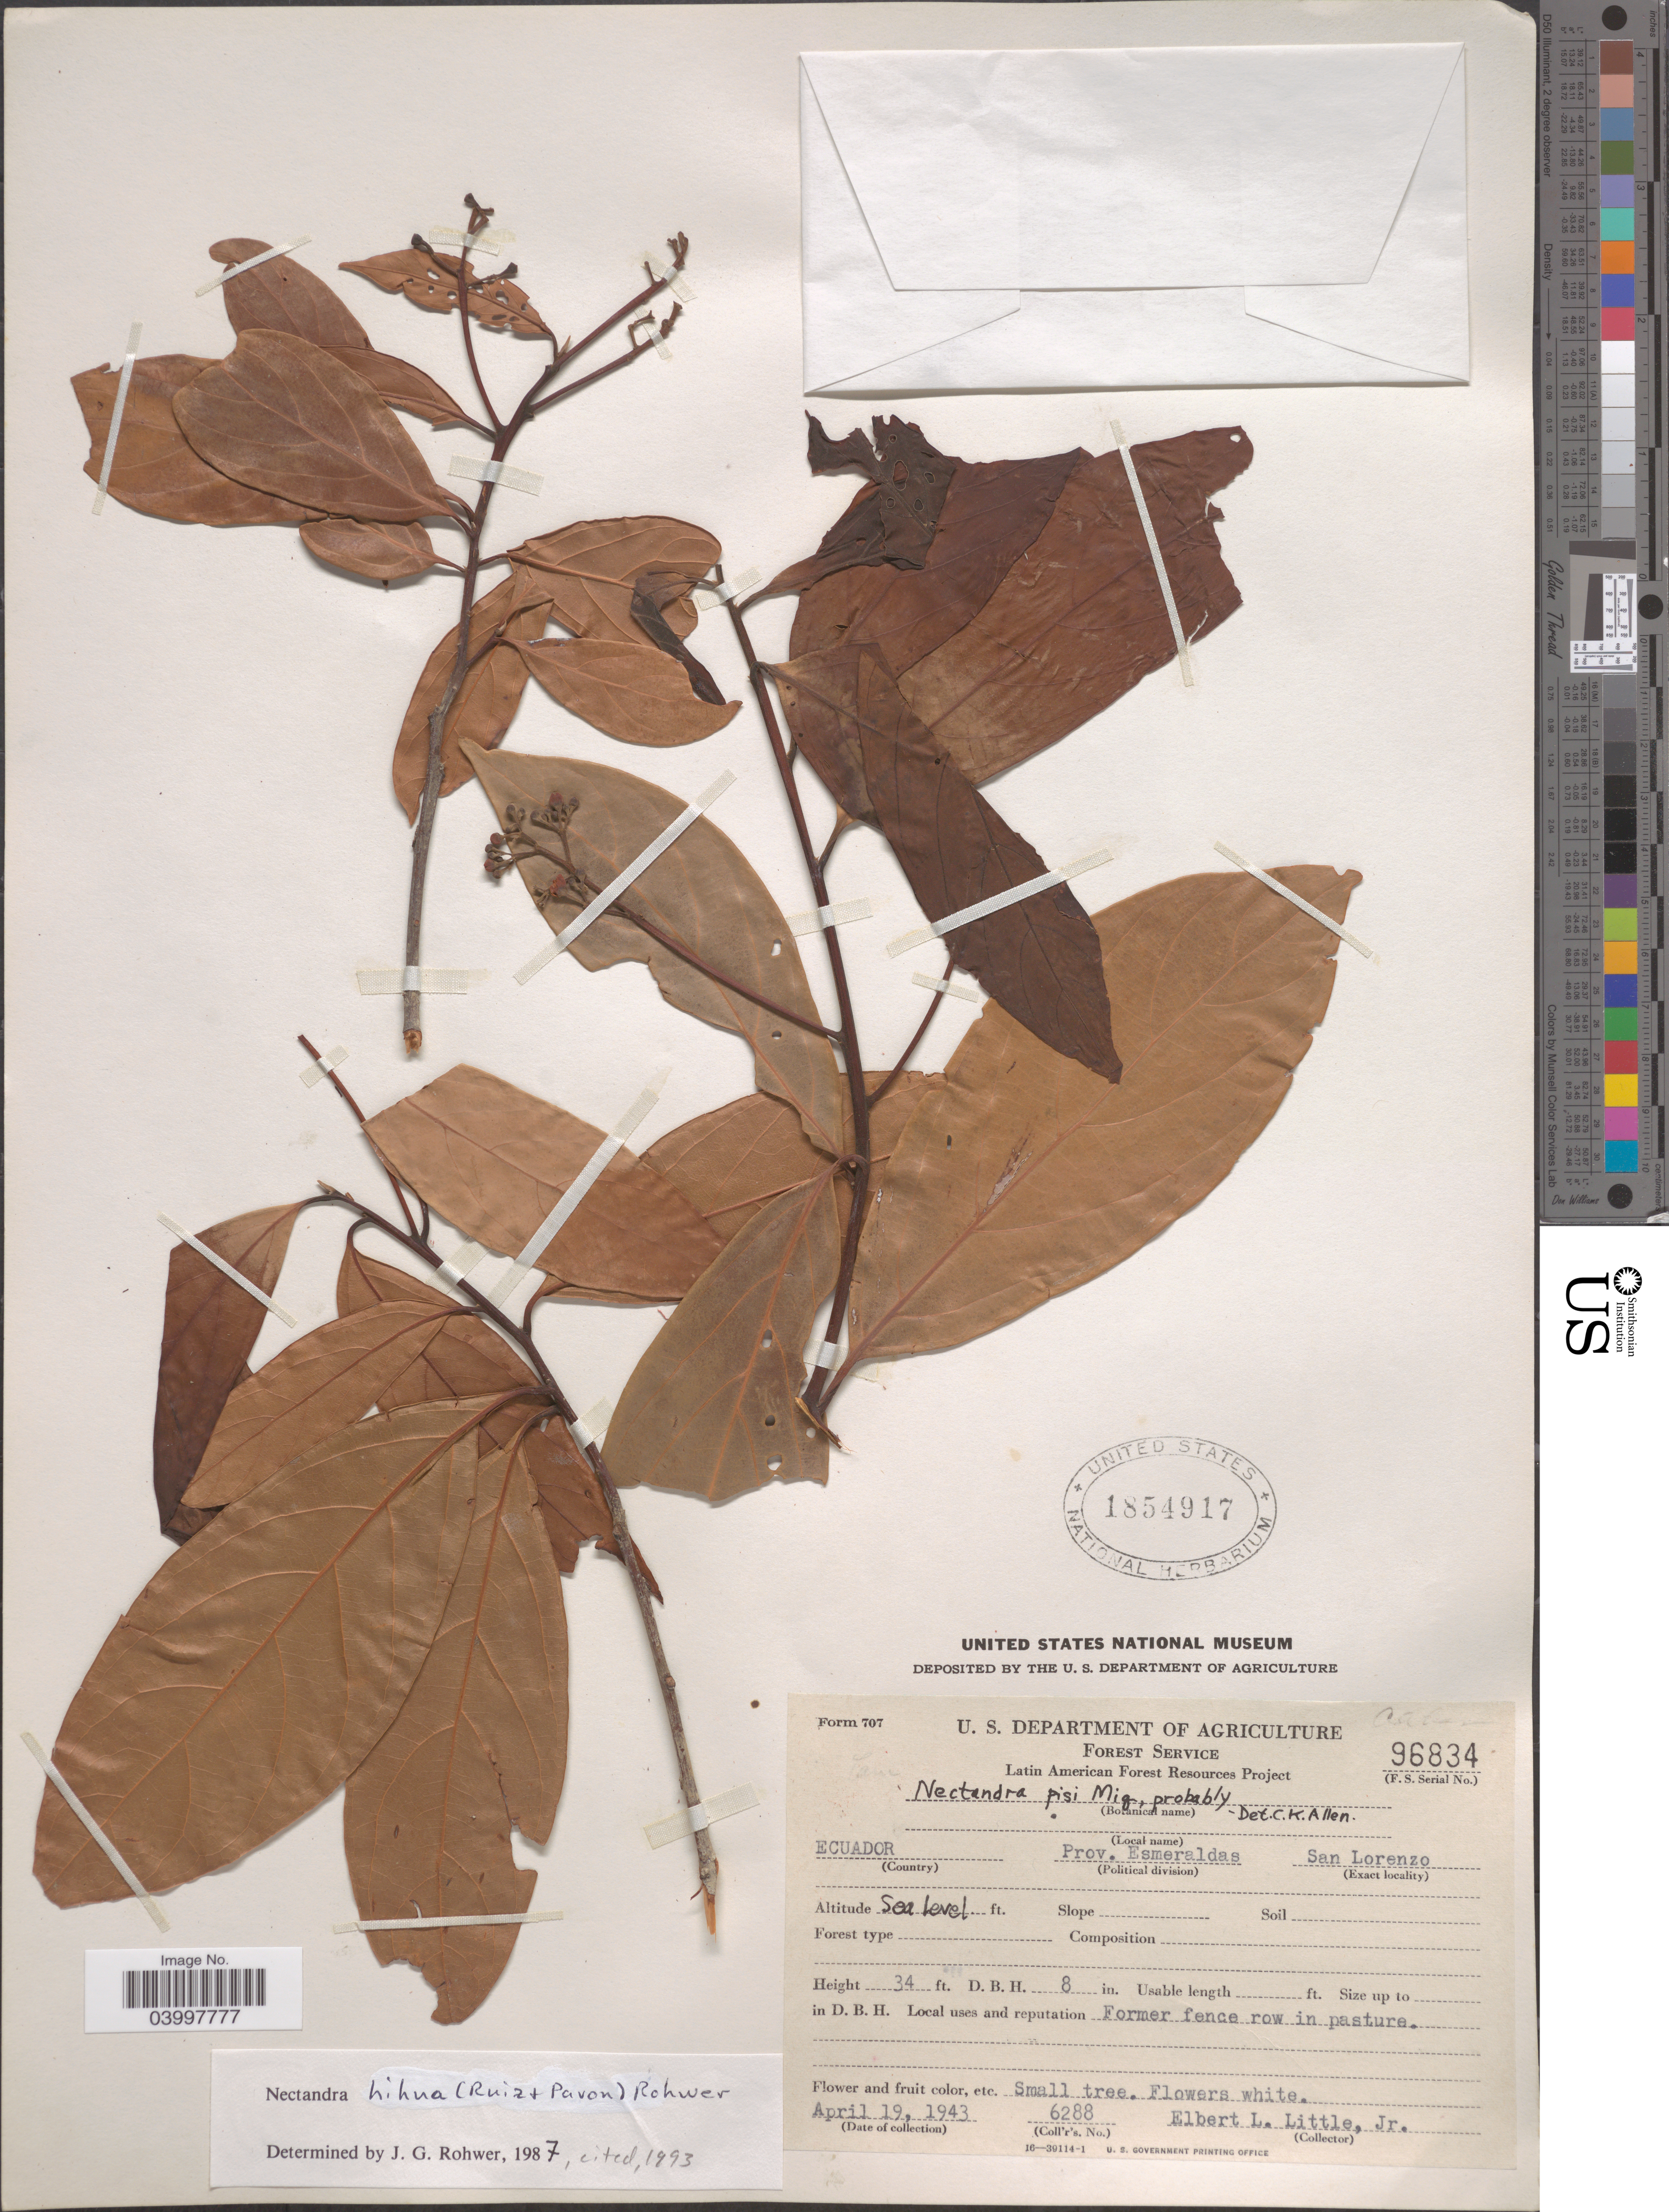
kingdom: Plantae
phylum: Tracheophyta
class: Magnoliopsida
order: Laurales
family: Lauraceae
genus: Nectandra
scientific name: Nectandra hihua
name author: (Ruiz & Pav.) Rohwer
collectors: E. L. Little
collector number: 6288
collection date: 1943-04-19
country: Ecuador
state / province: Esmeraldas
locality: San Lorenzo.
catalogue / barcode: US 1854917